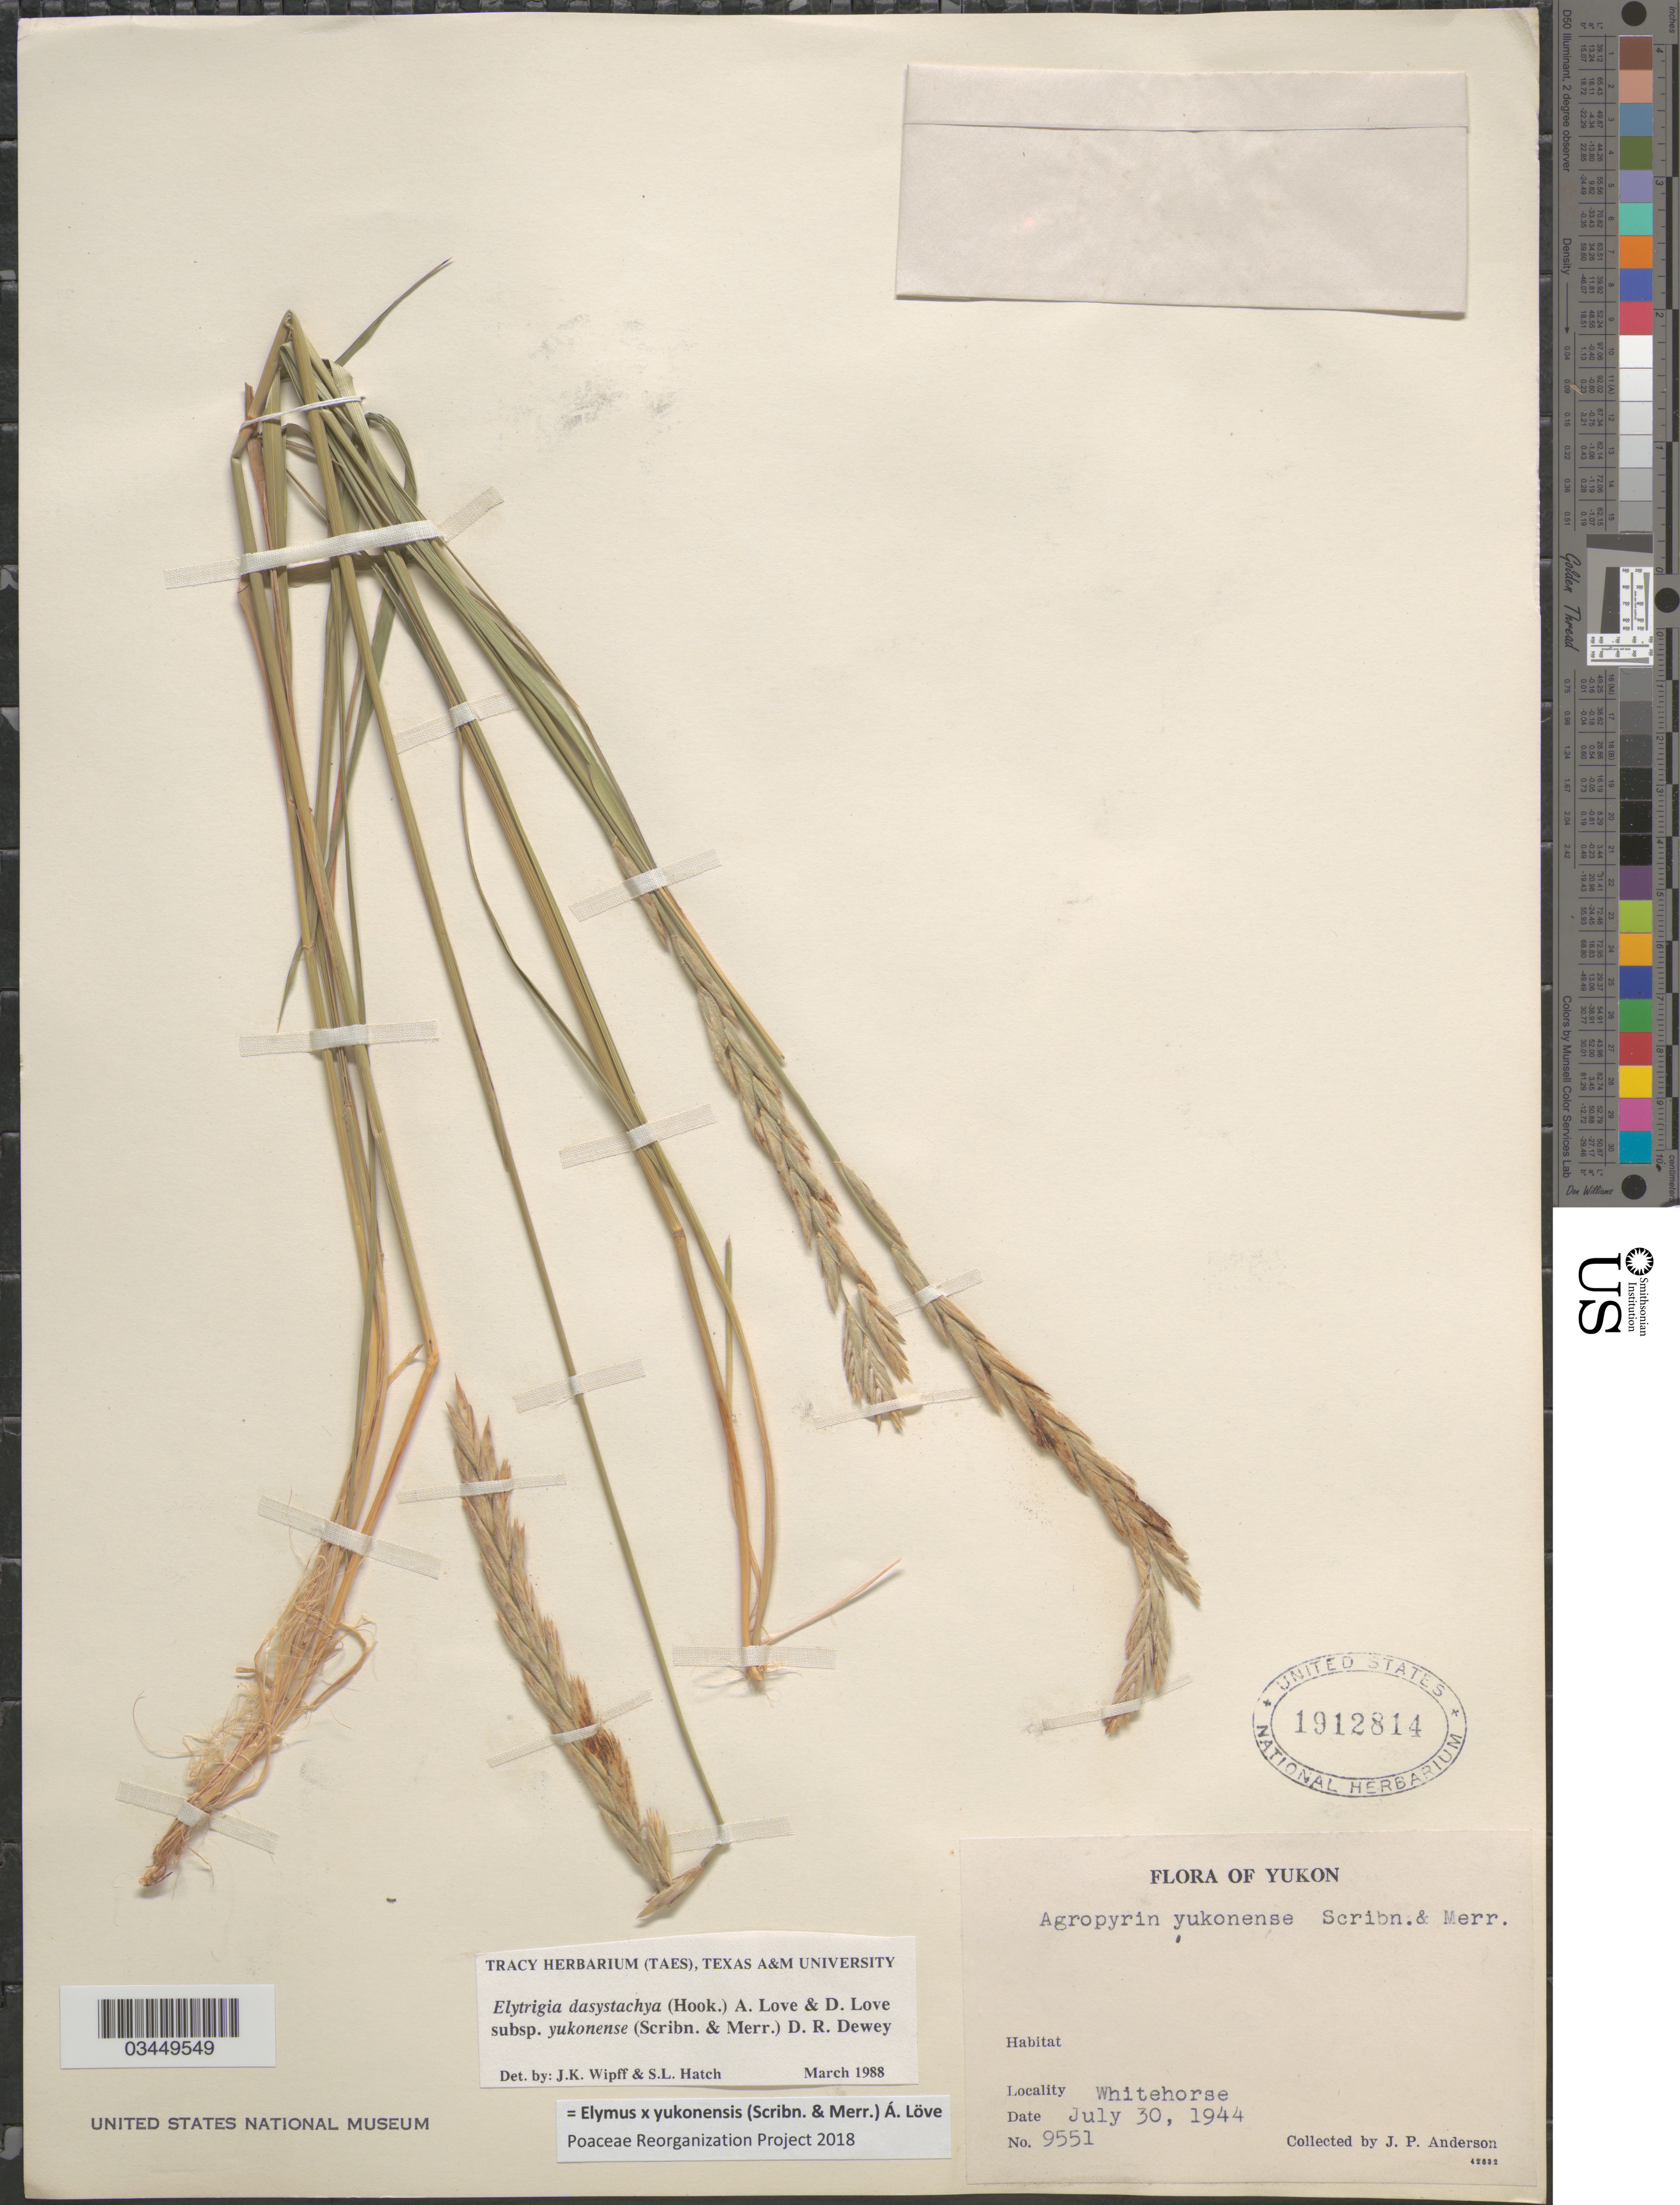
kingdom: Plantae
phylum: Tracheophyta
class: Liliopsida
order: Poales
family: Poaceae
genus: Elymus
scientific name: Elymus x yukonensis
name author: (Scribn. & Merr.) Á. Löve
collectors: J. P. Anderson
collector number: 9551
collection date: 1944-07-30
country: Canada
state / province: Yukon Territory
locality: Yukon. Whitehorse.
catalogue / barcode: US 1912814